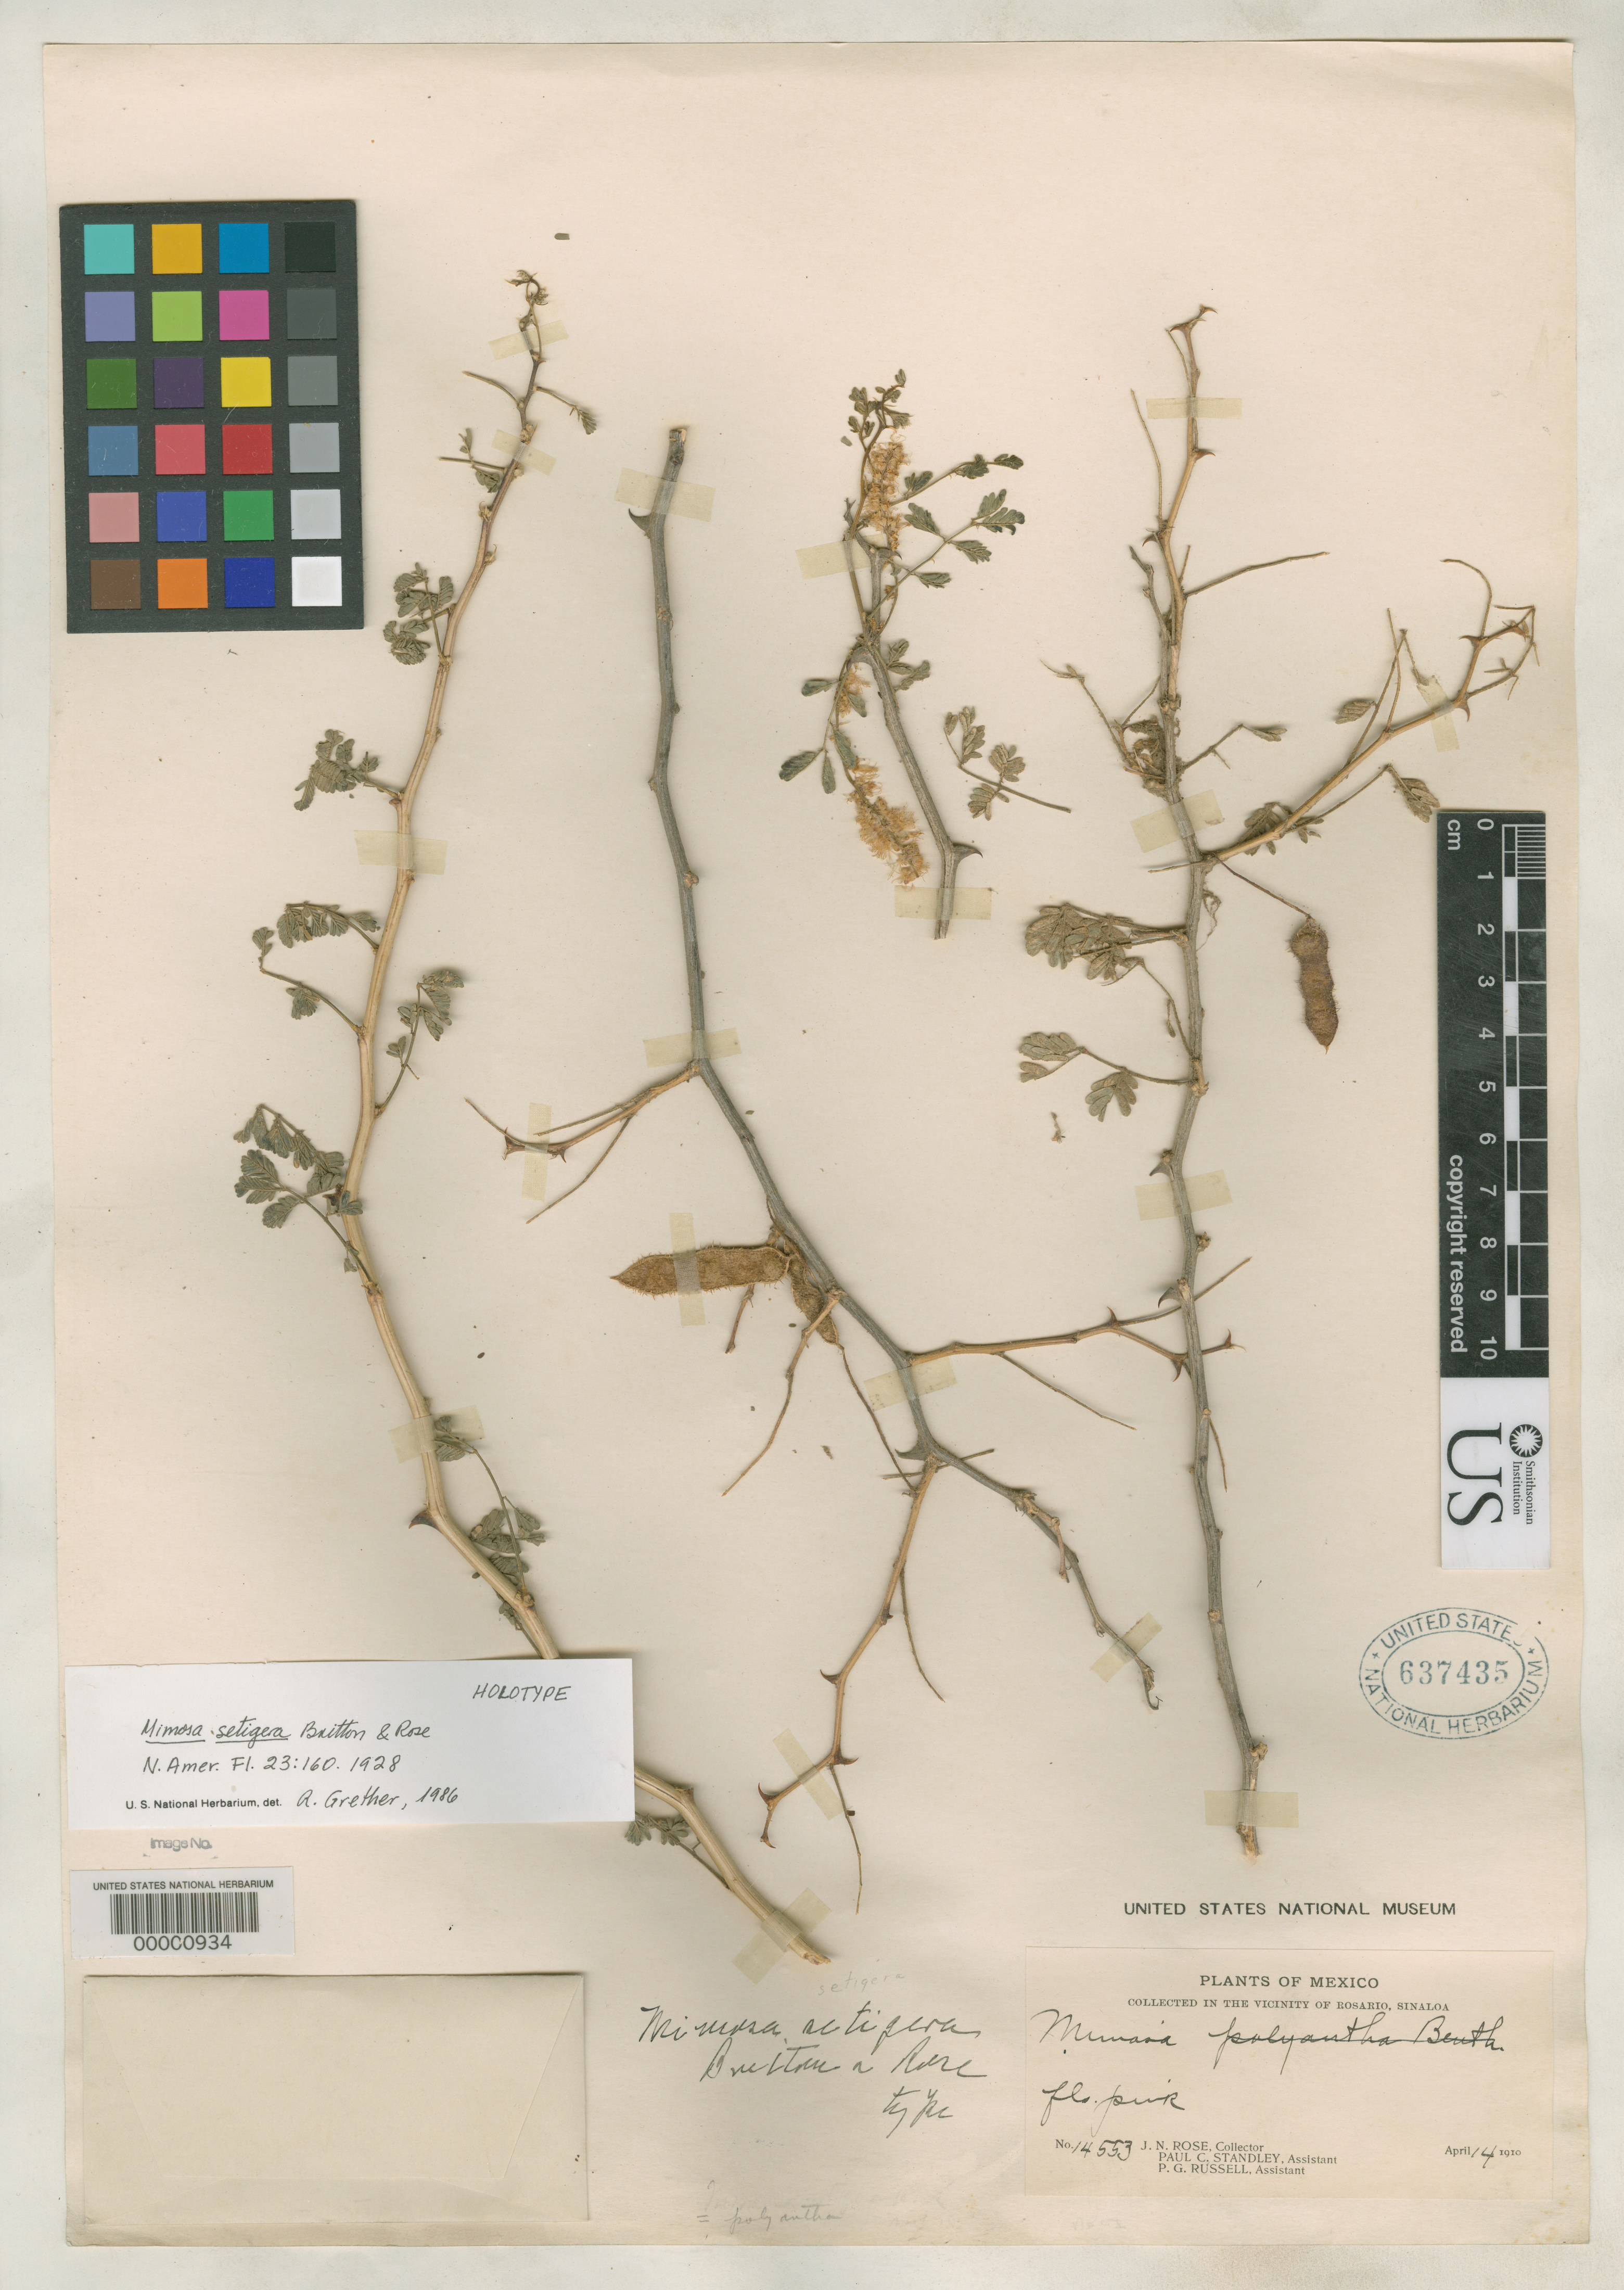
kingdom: Plantae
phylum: Tracheophyta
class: Magnoliopsida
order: Fabales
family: Fabaceae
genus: Mimosa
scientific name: Mimosa setigera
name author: Britton & Rose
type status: Holotype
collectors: J. N. Rose, P. C. Standley & P. G. Russell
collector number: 14553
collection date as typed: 14 Apr 1910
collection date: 1910-04-14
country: Mexico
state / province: Sinaloa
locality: Rosario.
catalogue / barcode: US 637435